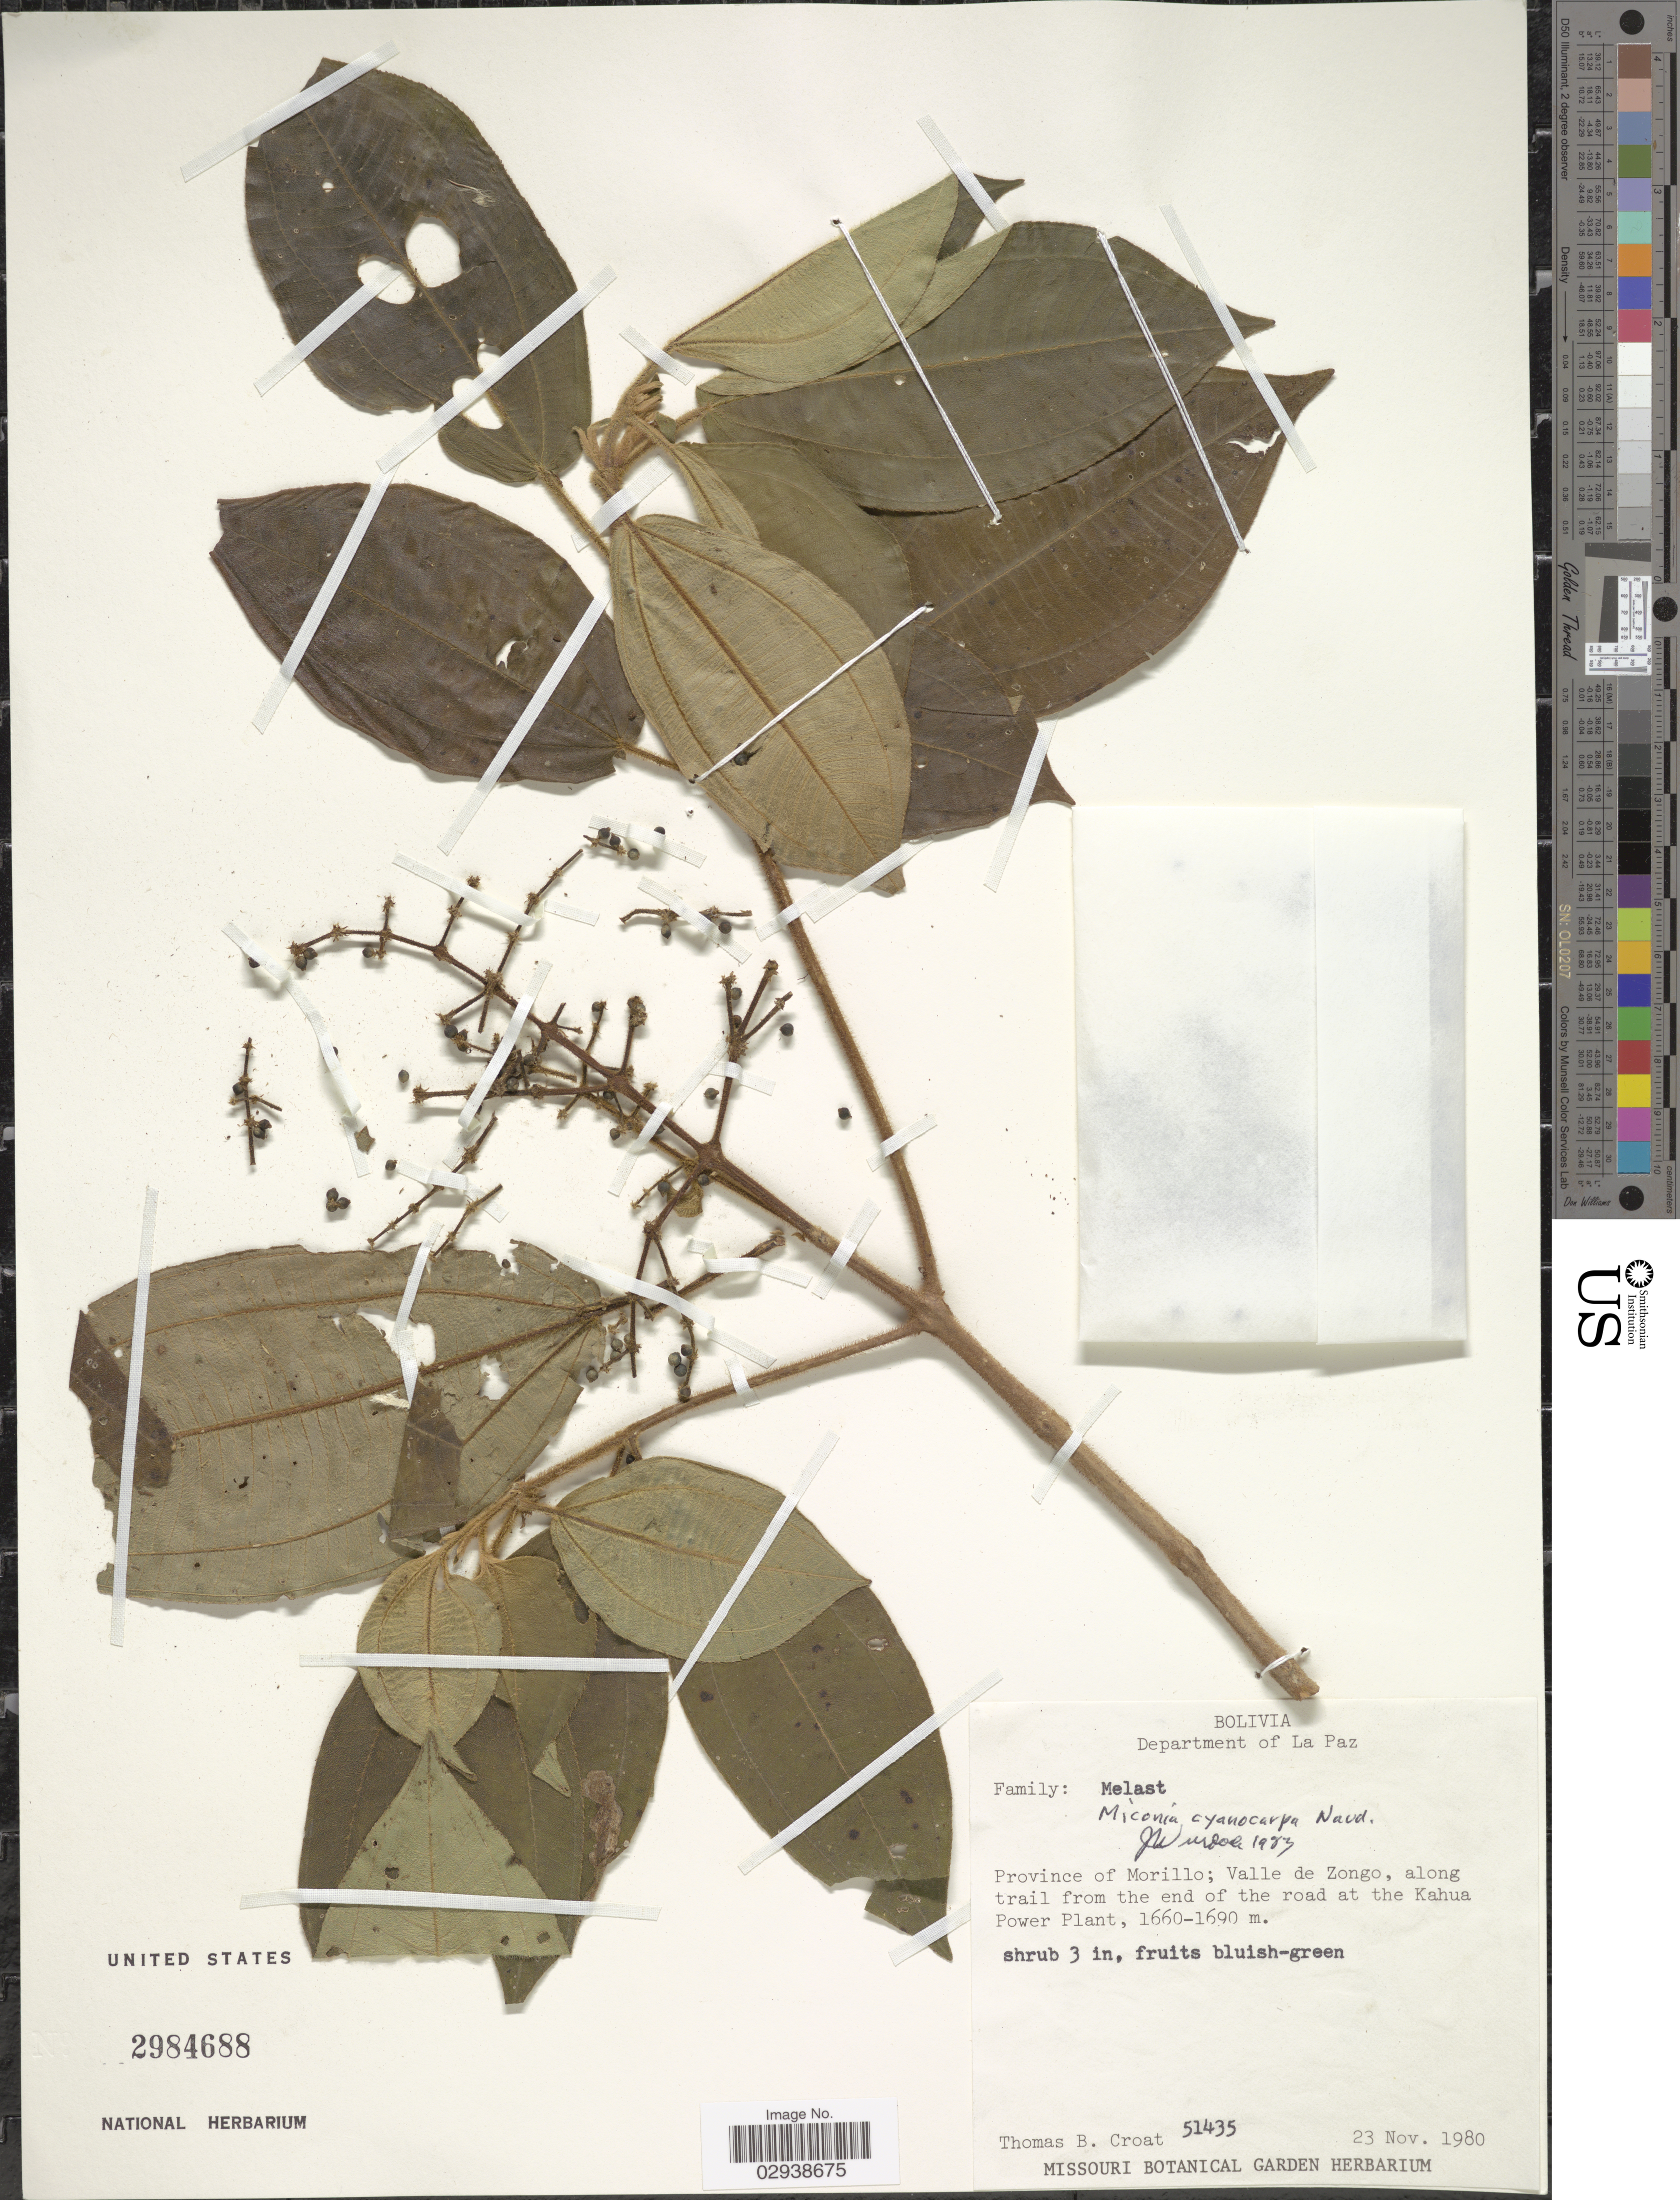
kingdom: Plantae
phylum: Tracheophyta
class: Magnoliopsida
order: Myrtales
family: Melastomataceae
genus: Miconia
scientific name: Miconia cyanocarpa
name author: Naudin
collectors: T. B. Croat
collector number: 51435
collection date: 1980-11-23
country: Bolivia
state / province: La Paz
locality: Department of La Paz, Province of Morillo; Valle de Zongo, along trail from the end the road at the Kahua Power Plant.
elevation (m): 1660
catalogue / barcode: US 2984688